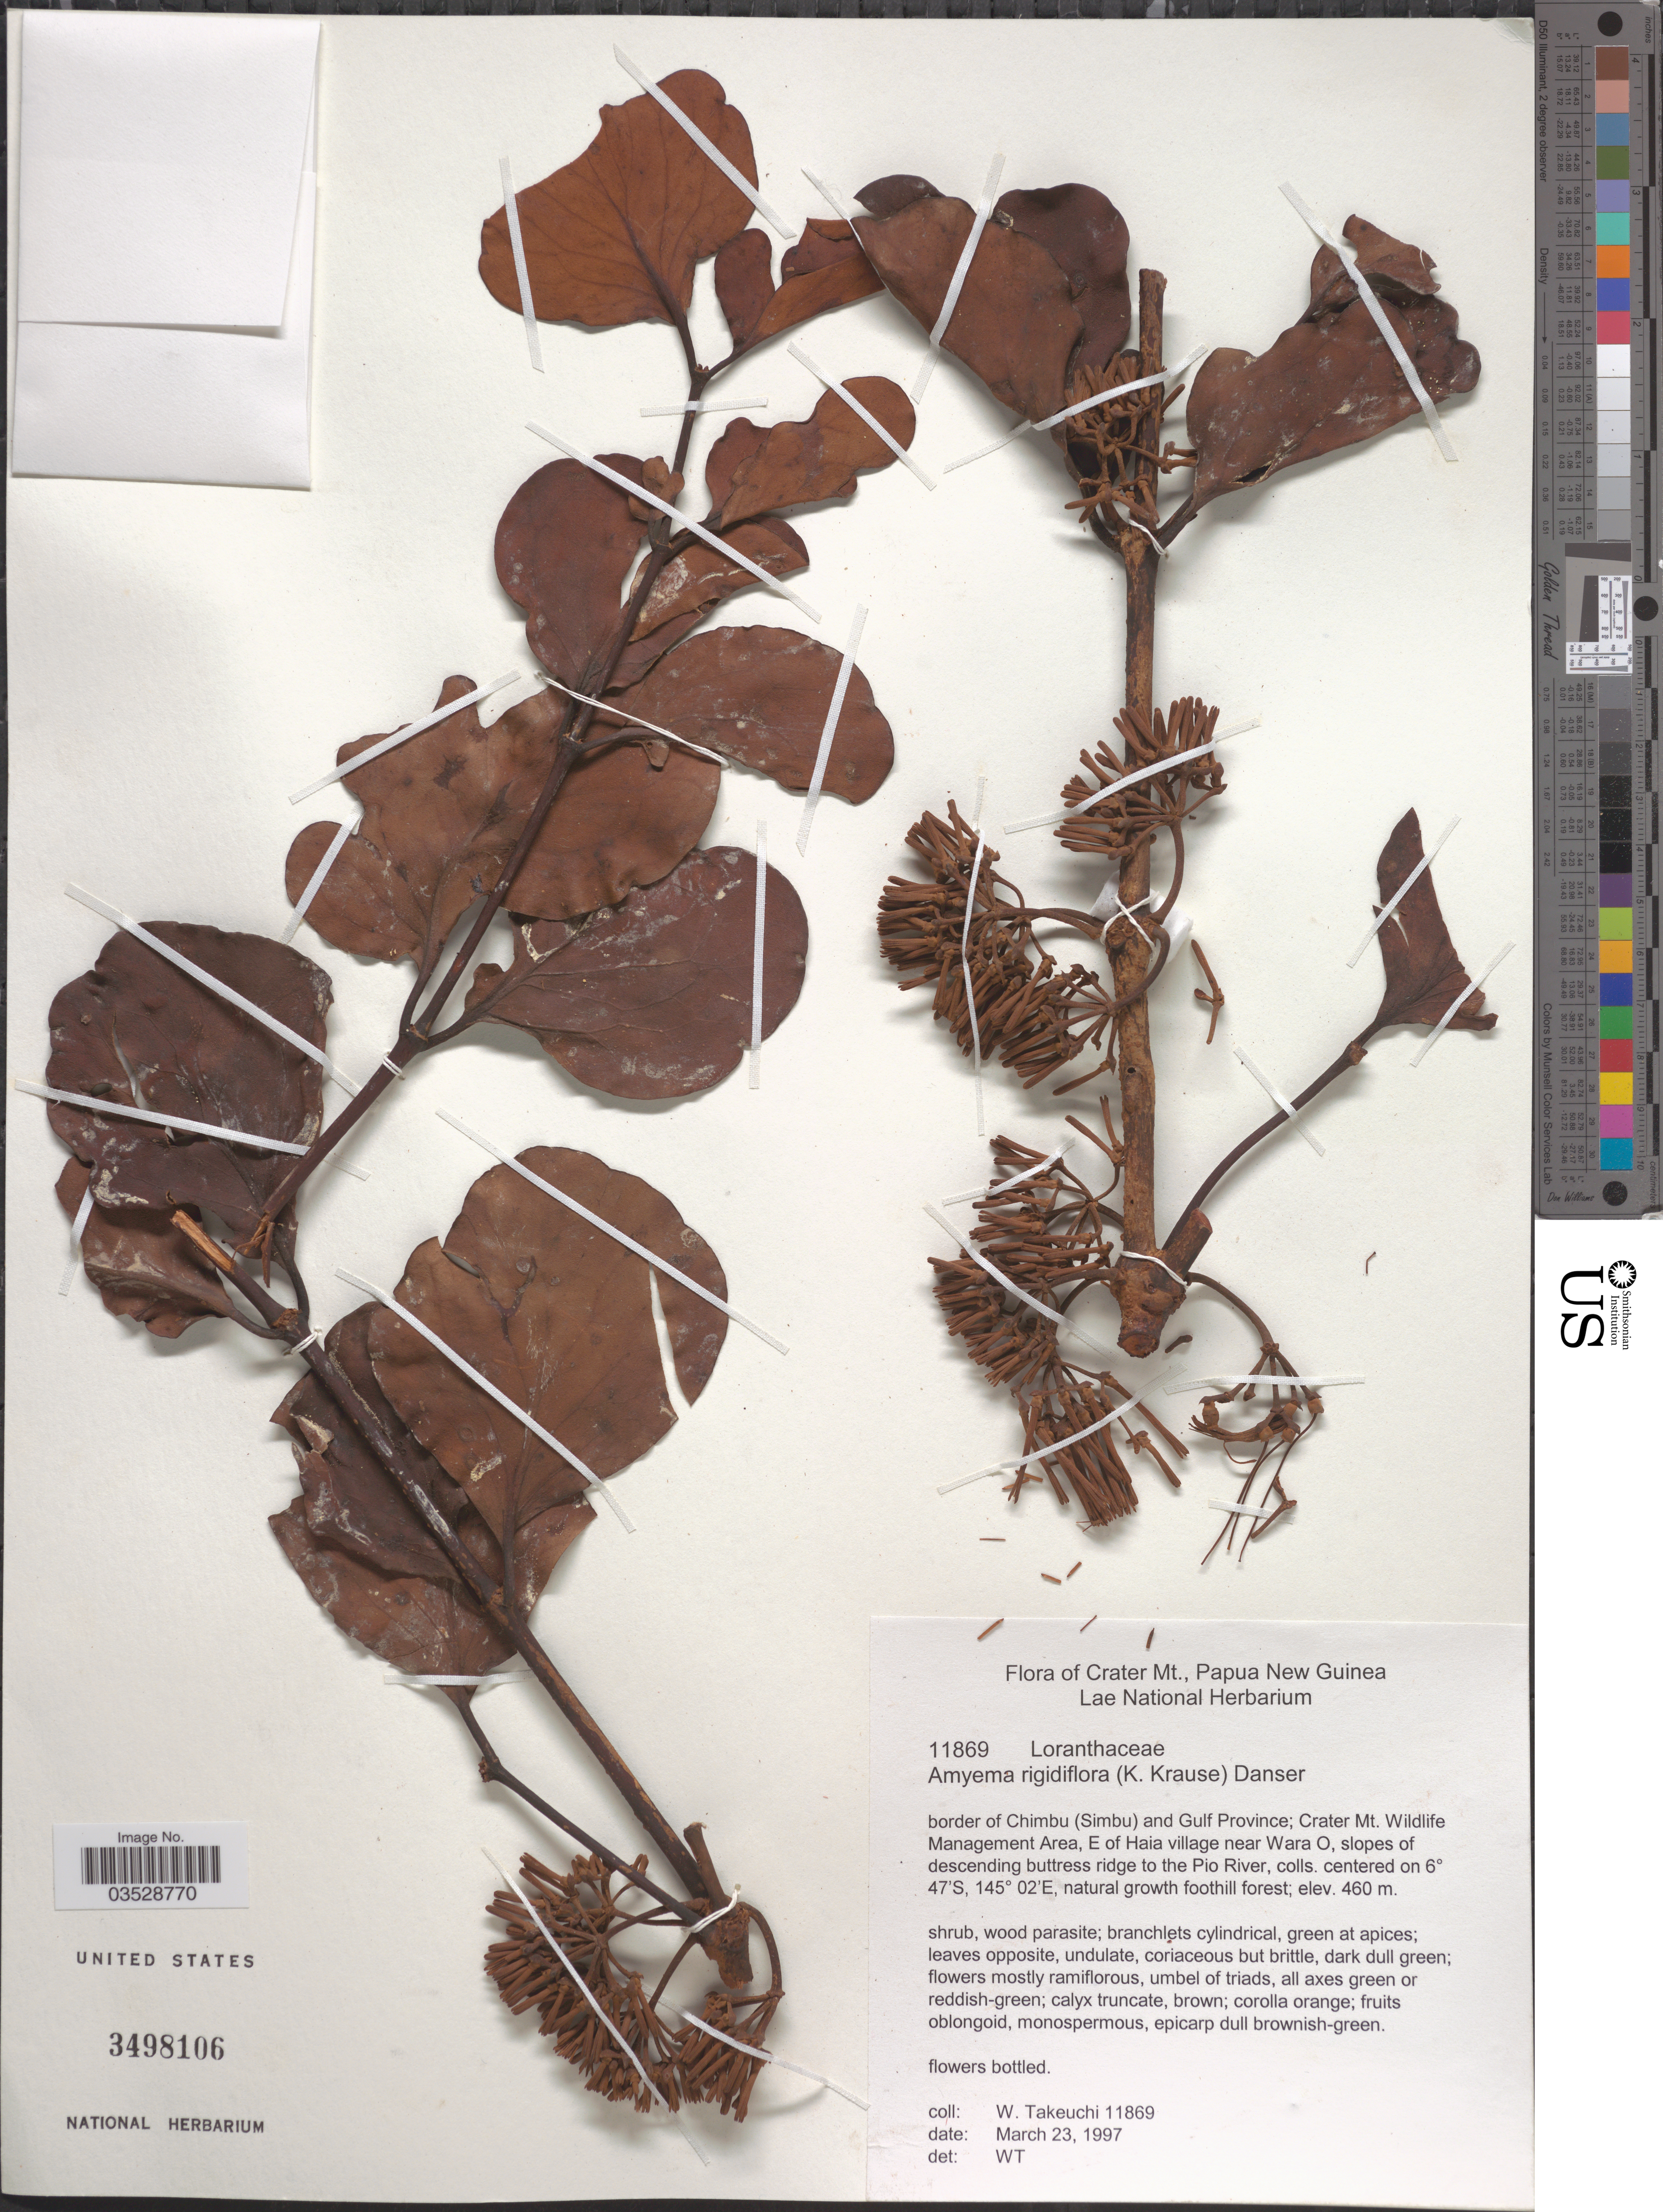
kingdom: Plantae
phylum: Tracheophyta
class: Magnoliopsida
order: Santalales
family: Loranthaceae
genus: Amyema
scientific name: Amyema rigidiflora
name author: Danser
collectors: W. Takeuchi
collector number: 11869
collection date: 1997-03-23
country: Papua New Guinea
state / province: Chimbu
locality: Crater Mt. Border of Chimbu (Simbu) and Gulf Province; Crater Mt. Wildlife Management Area, E of Haia village near Wara O, slopes of descending buttress ridge to the Pio River.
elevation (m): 460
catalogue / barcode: US 3498106